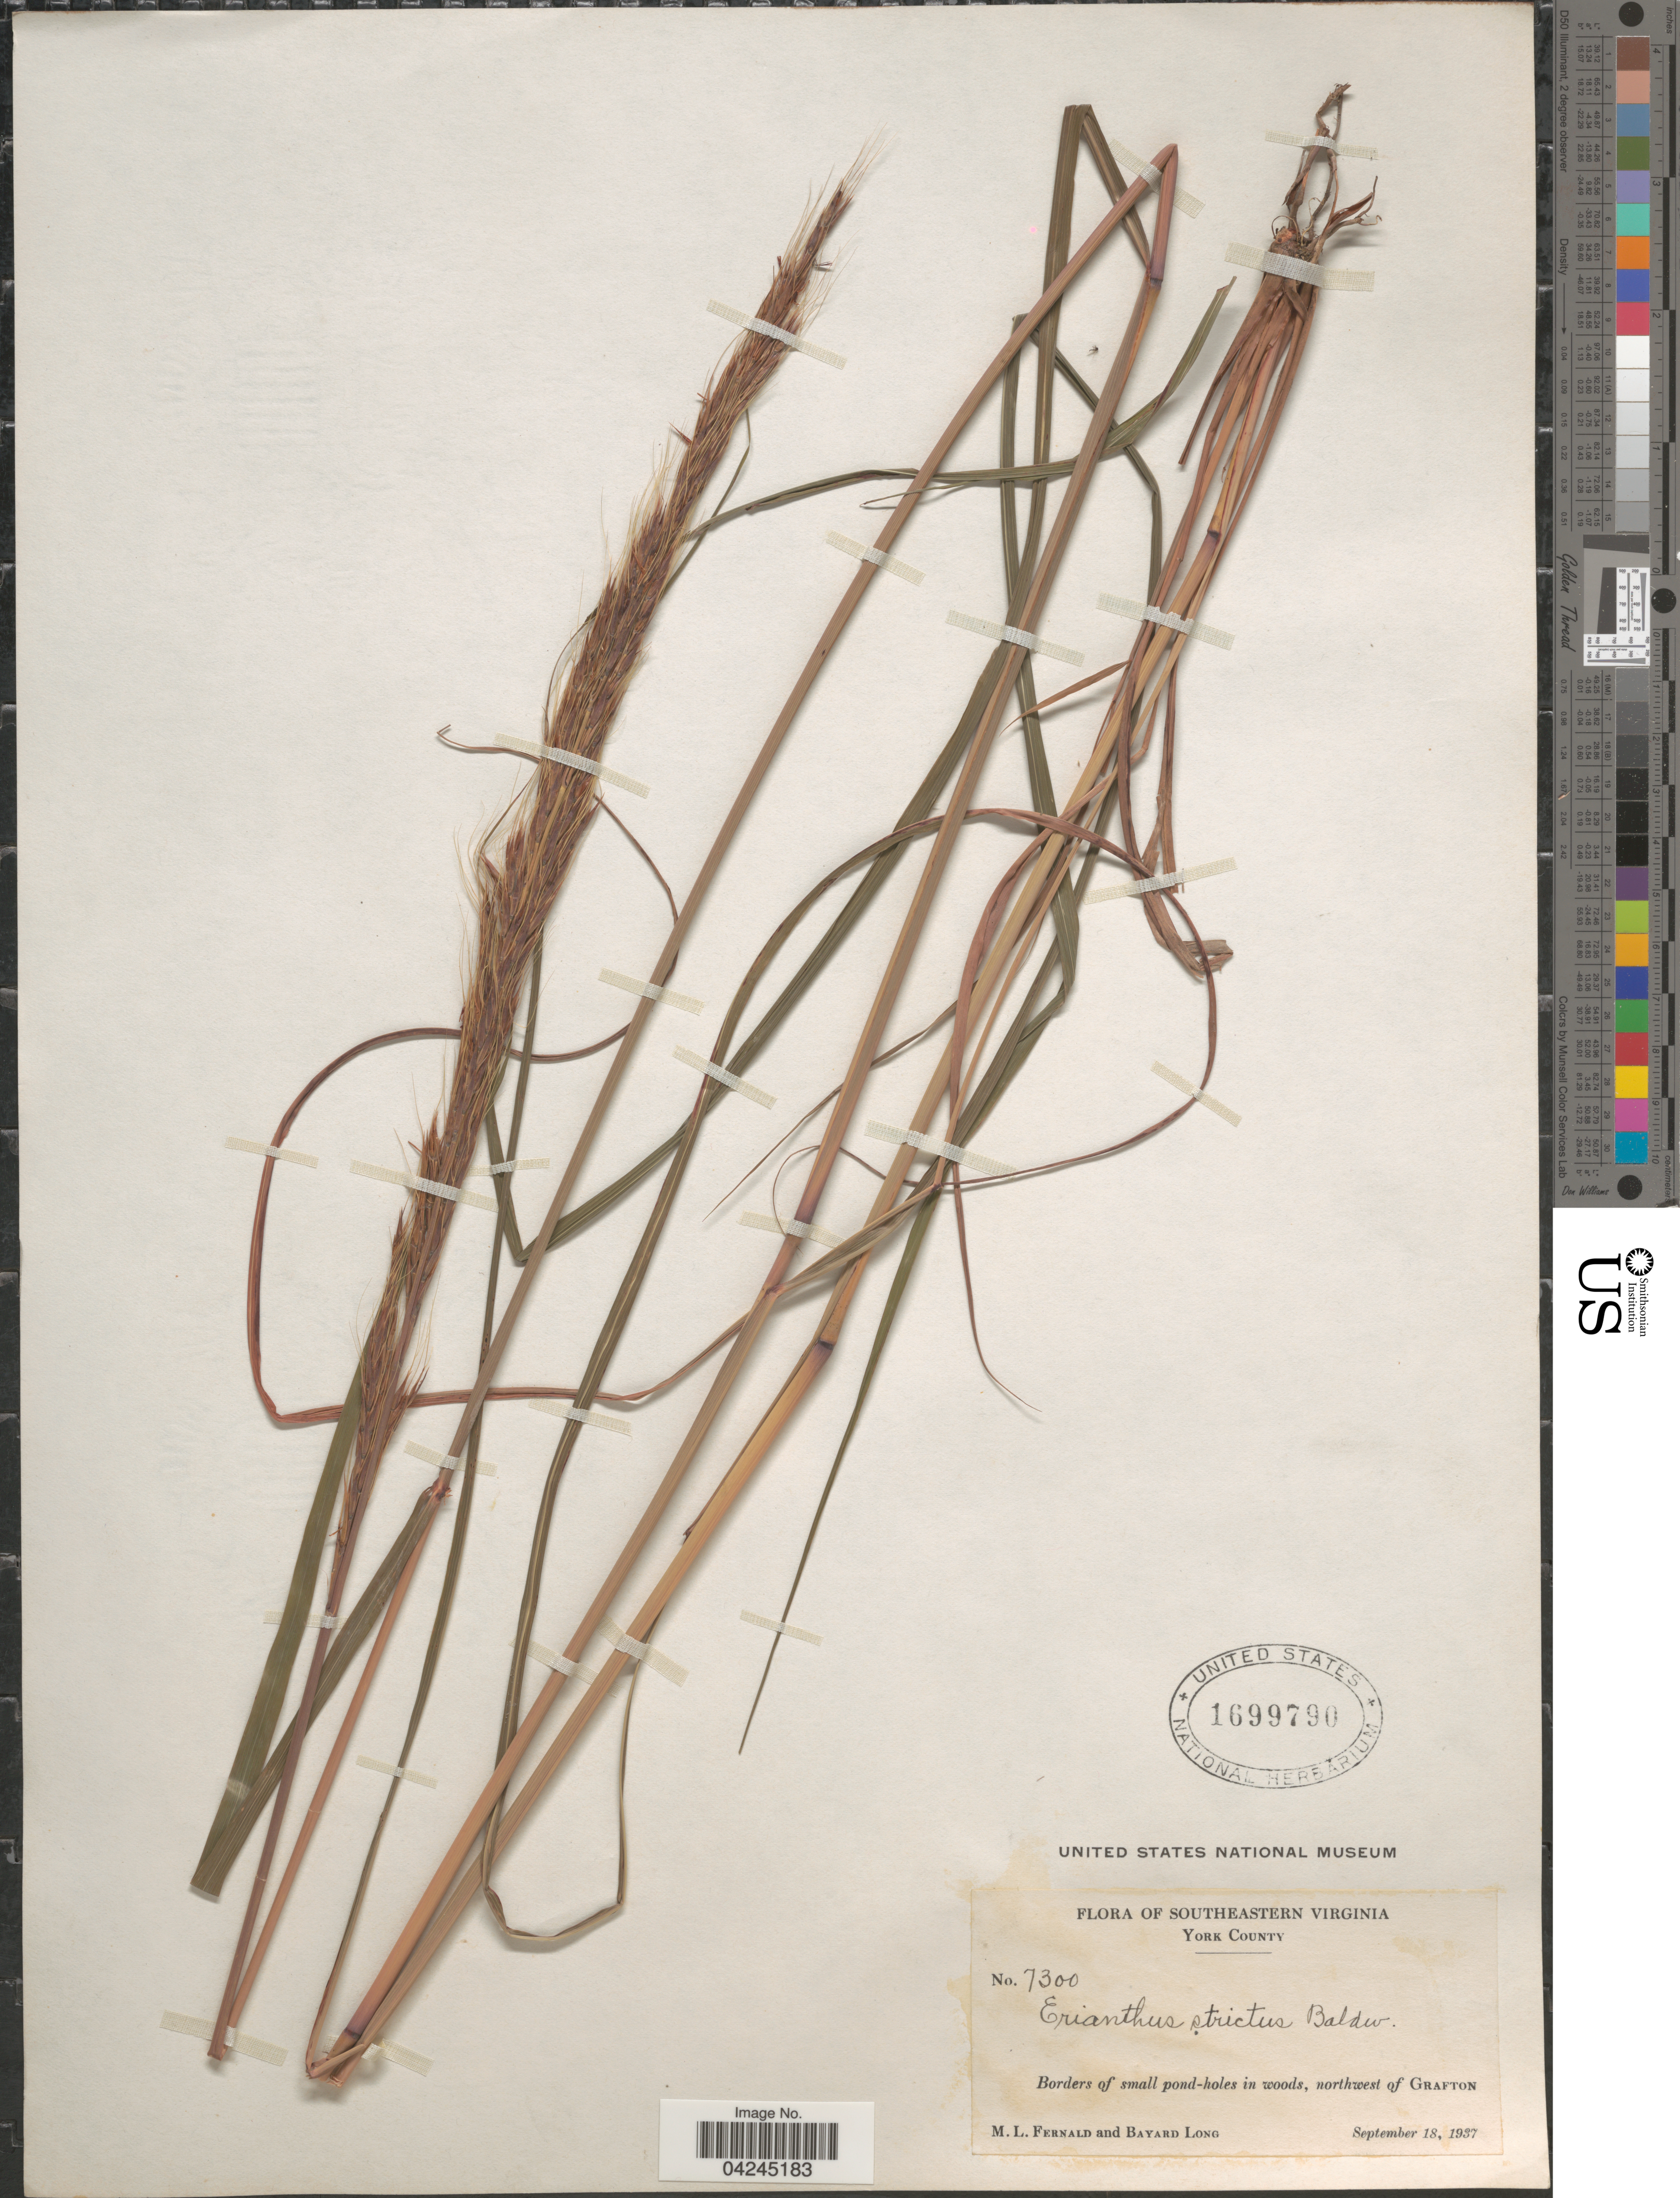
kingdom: Plantae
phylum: Tracheophyta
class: Liliopsida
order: Poales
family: Poaceae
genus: Erianthus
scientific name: Erianthus strictus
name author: Baldwin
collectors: M. L. Fernald & B. Long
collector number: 7300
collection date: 1937-09-18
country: United States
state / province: Virginia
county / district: York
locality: Southeastern Virginia. York County. Borders of small pond-holes in woods, northwest of Grafton.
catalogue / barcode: US 1699790